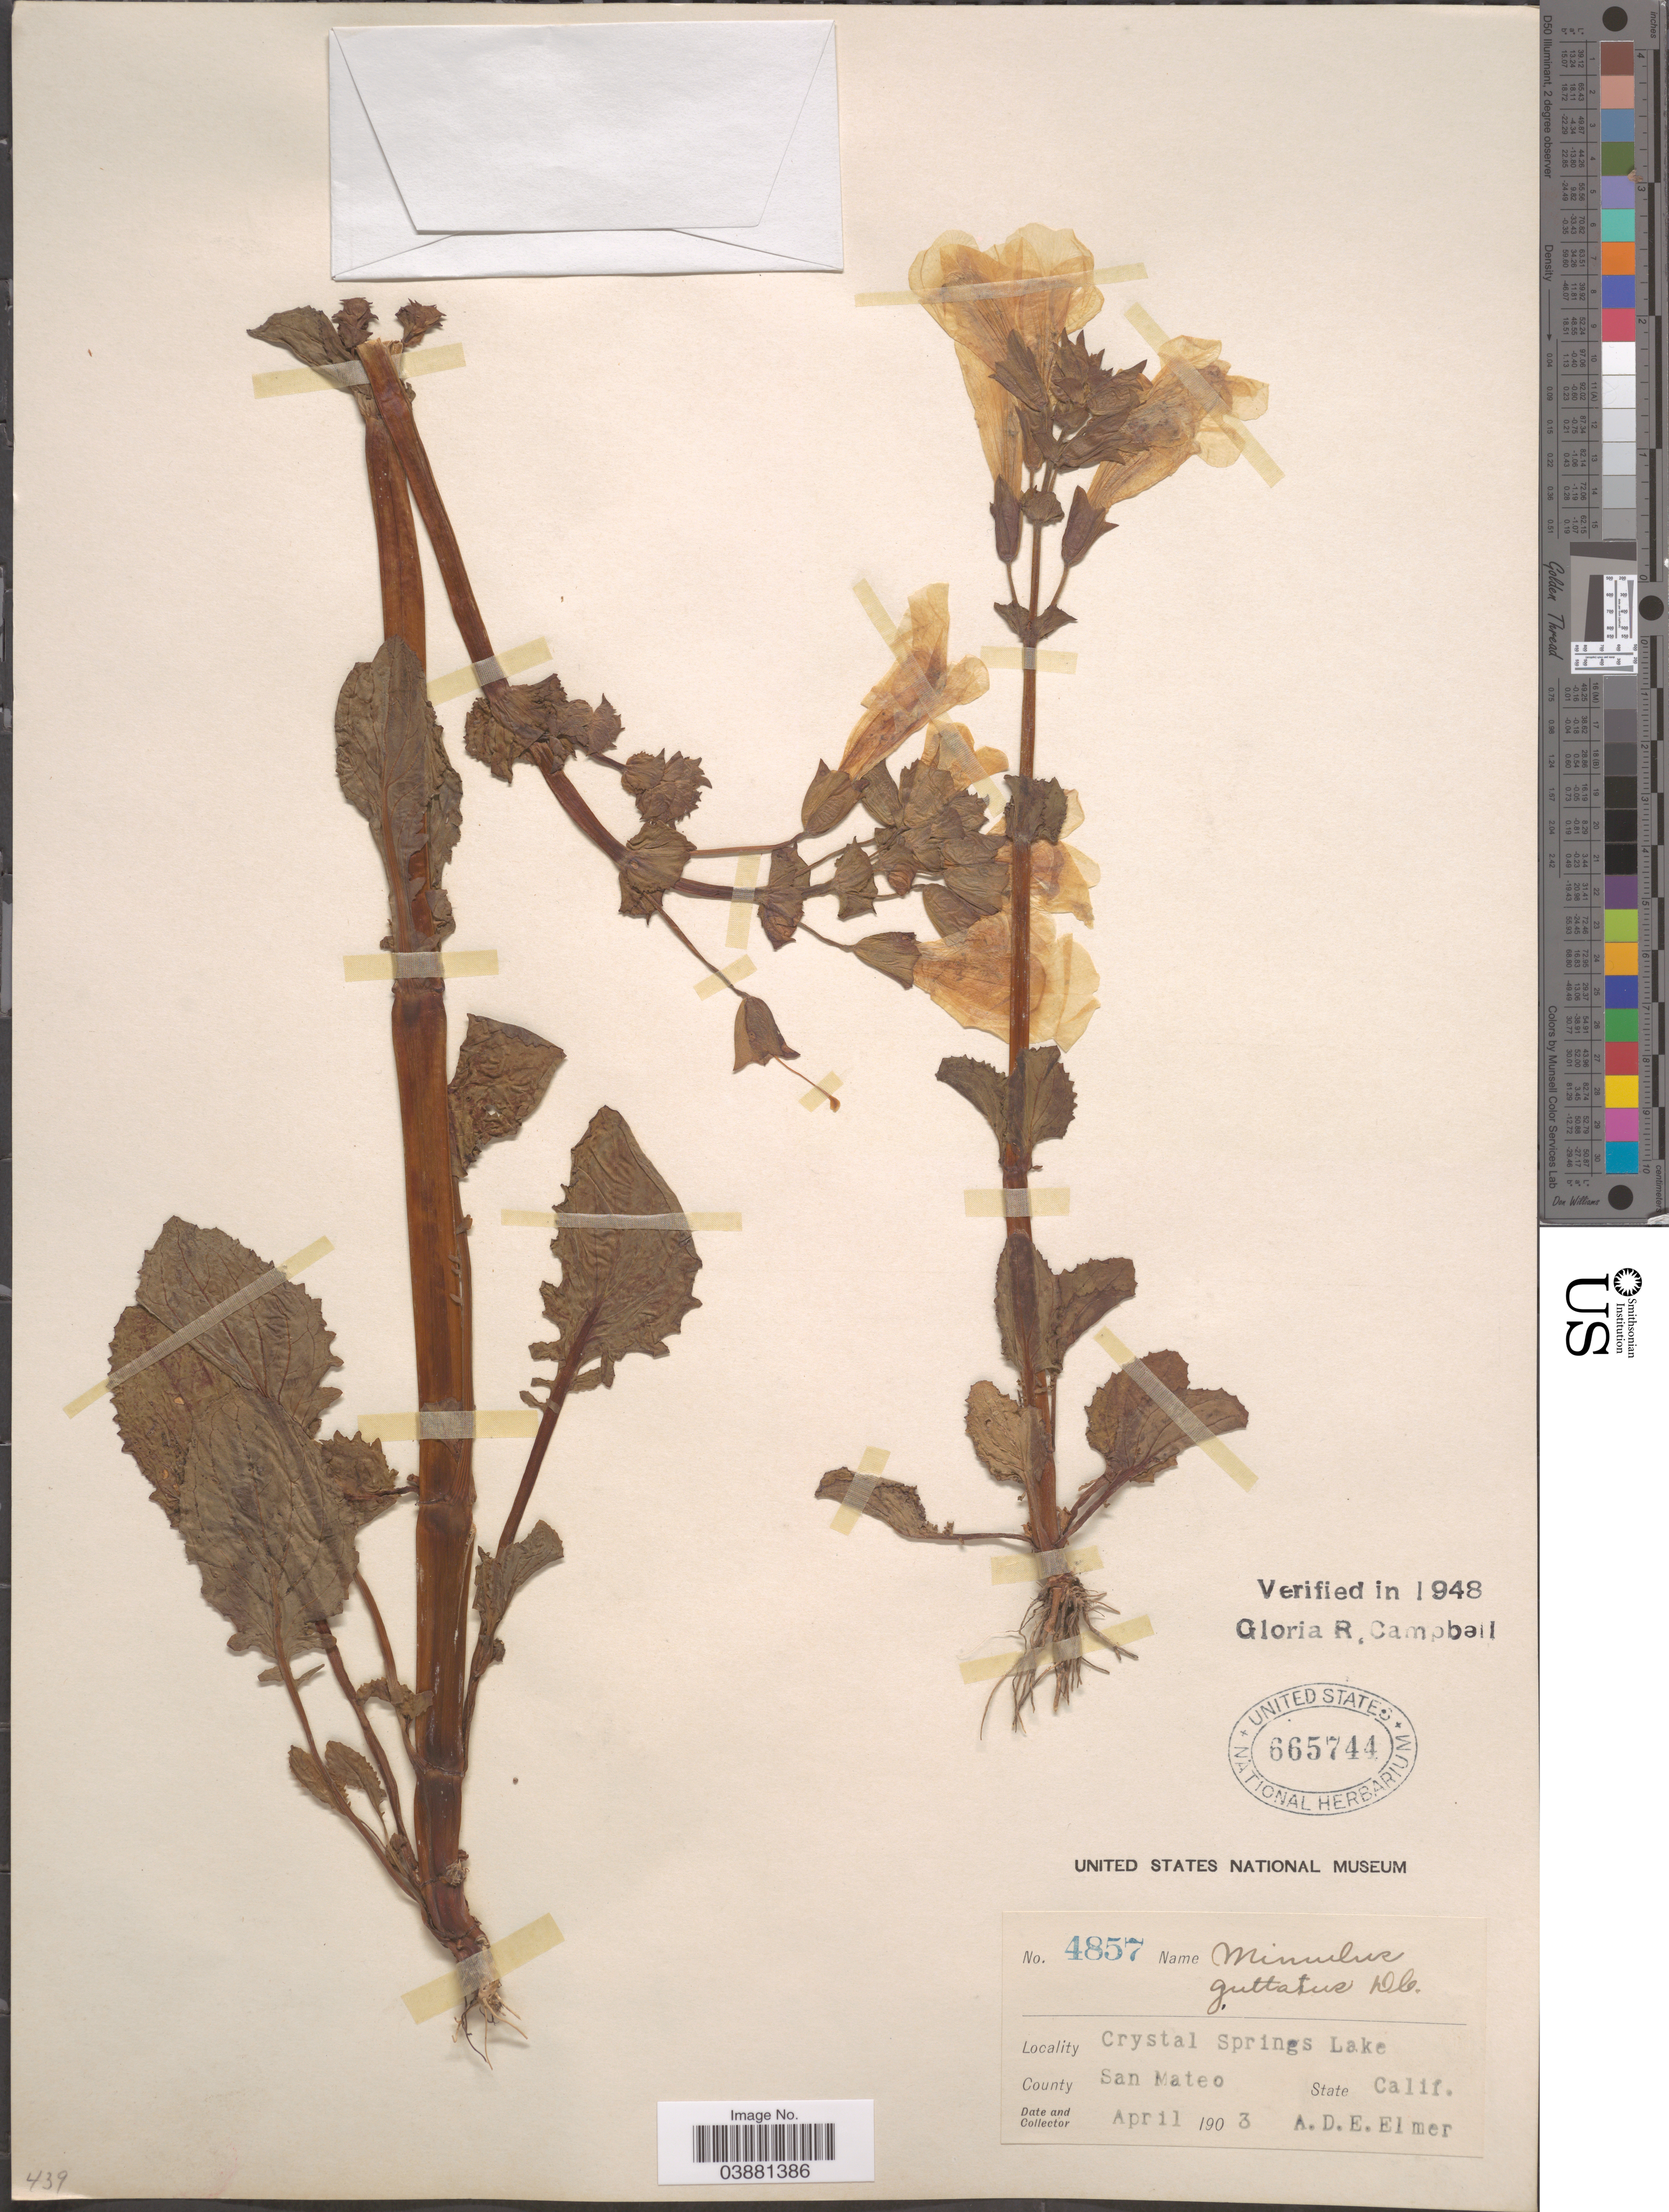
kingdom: Plantae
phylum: Tracheophyta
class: Magnoliopsida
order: Lamiales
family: Phrymaceae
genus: Mimulus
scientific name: Mimulus guttatus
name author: DC.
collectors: A. D. E. Elmer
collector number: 4857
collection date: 1903-04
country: United States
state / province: California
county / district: San Mateo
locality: Crystal Springs Lake. County San Mateo.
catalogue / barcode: US 665744